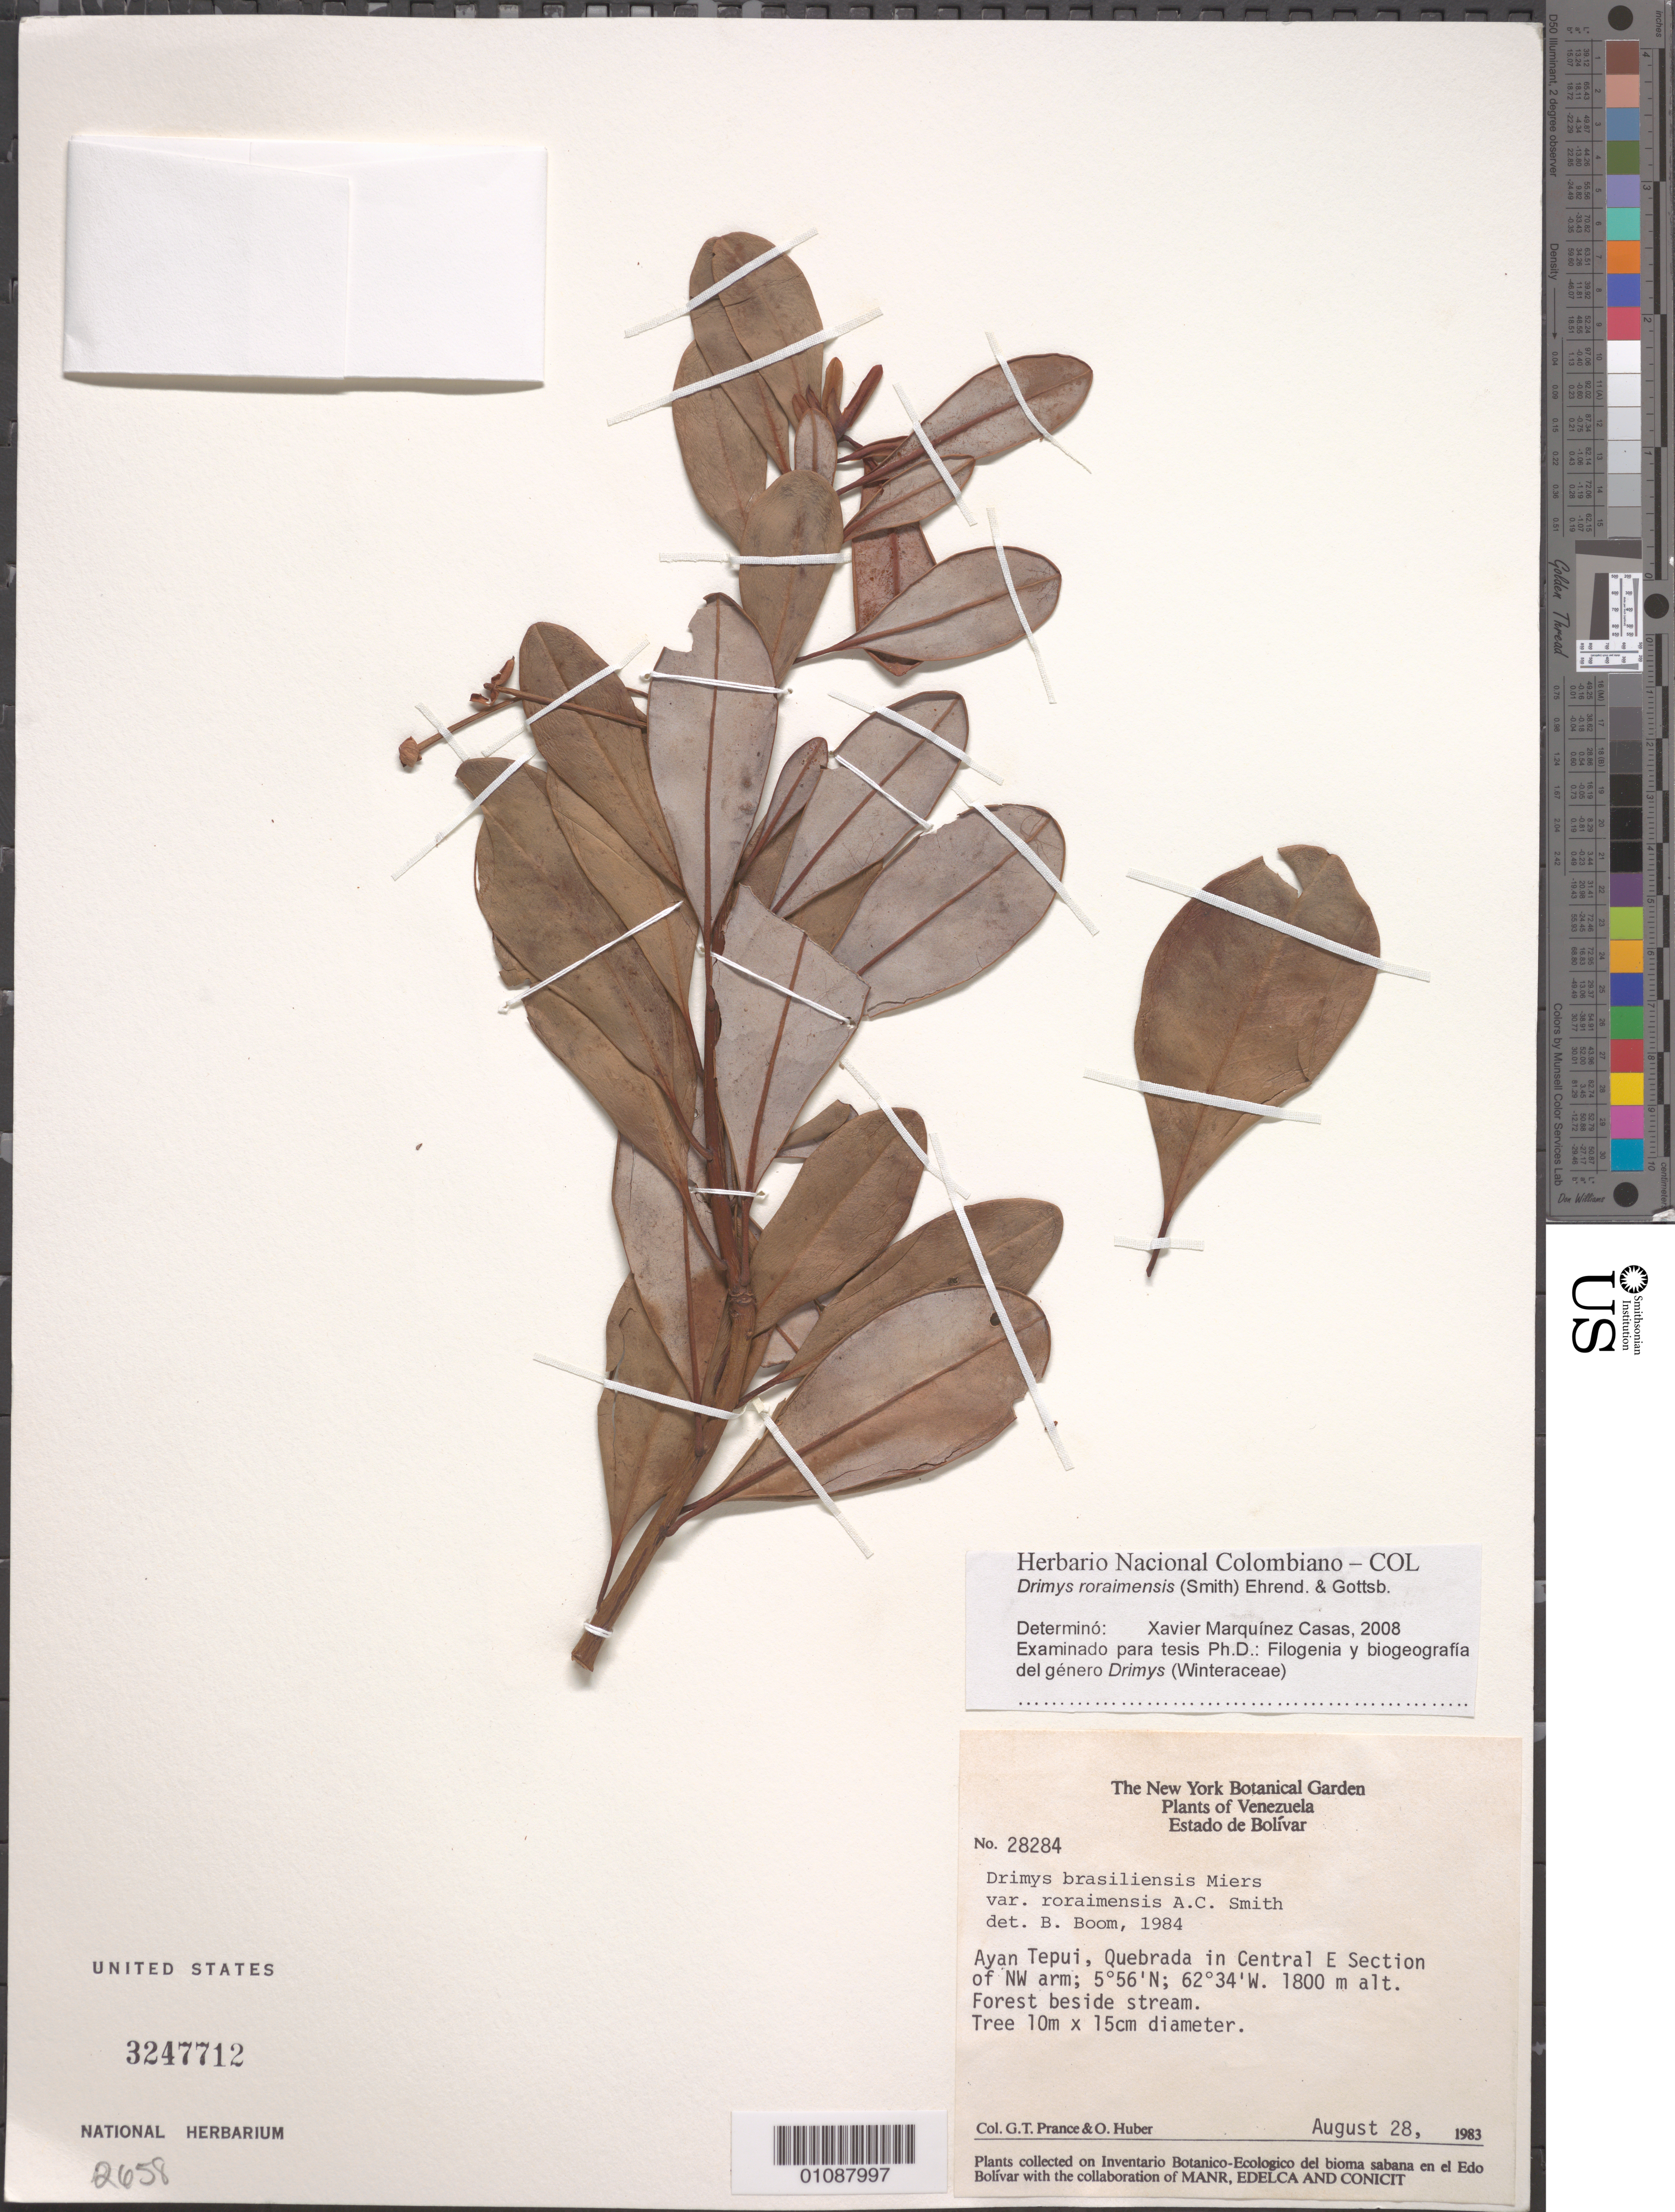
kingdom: Plantae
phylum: Tracheophyta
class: Magnoliopsida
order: Canellales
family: Winteraceae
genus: Drimys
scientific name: Drimys roraimensis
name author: (A.C. Sm.) Ehrend. & Gottsb.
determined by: Marquínez Casas, X.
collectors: G. T. Prance & O. Huber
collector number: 28284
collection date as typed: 28-Aug-83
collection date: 1983-08-28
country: Venezuela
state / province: Bolívar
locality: Auyan tepuí, Central E Section of NW arm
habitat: Forest beside stream; quebrada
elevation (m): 1800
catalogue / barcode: US 3247712